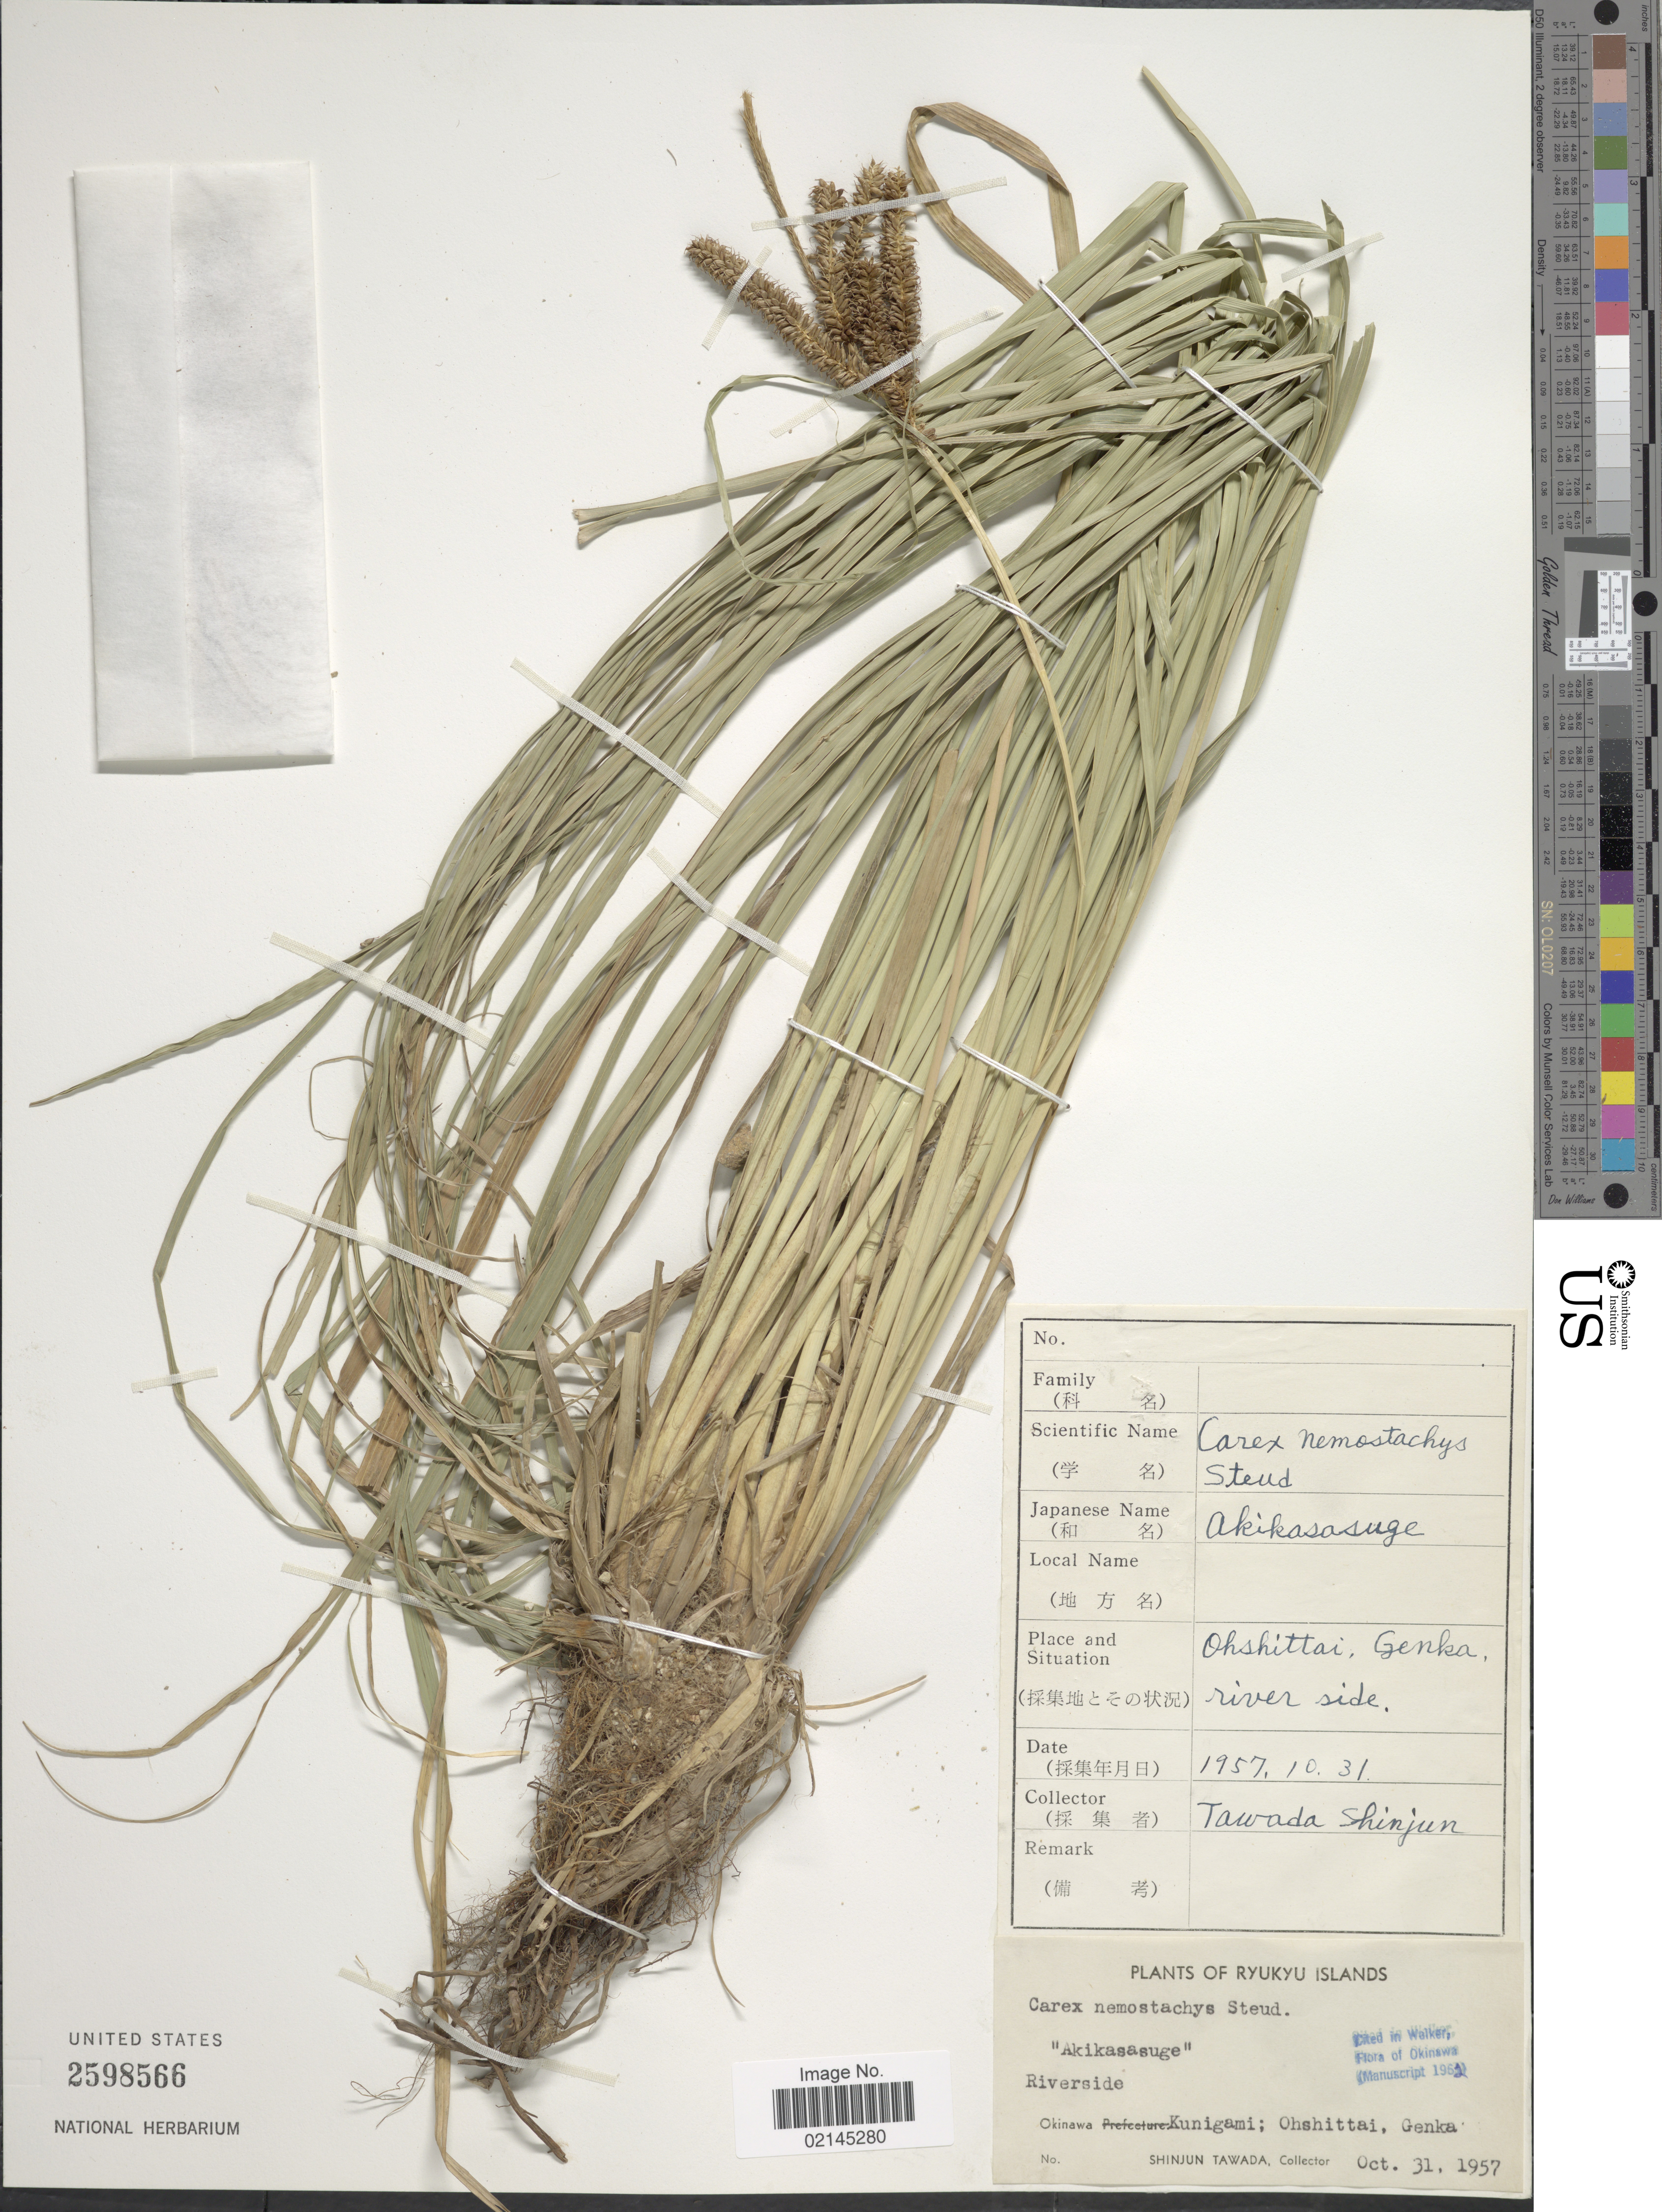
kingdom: Plantae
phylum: Tracheophyta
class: Liliopsida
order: Poales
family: Cyperaceae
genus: Carex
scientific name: Carex nemostachys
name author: Steud.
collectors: S. Tawada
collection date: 1957-10-31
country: Japan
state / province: Okinawa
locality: Ryukyu Islands. Riverside. Okinawa Kunigami: Ohshittai, Genka.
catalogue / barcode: US 2598566